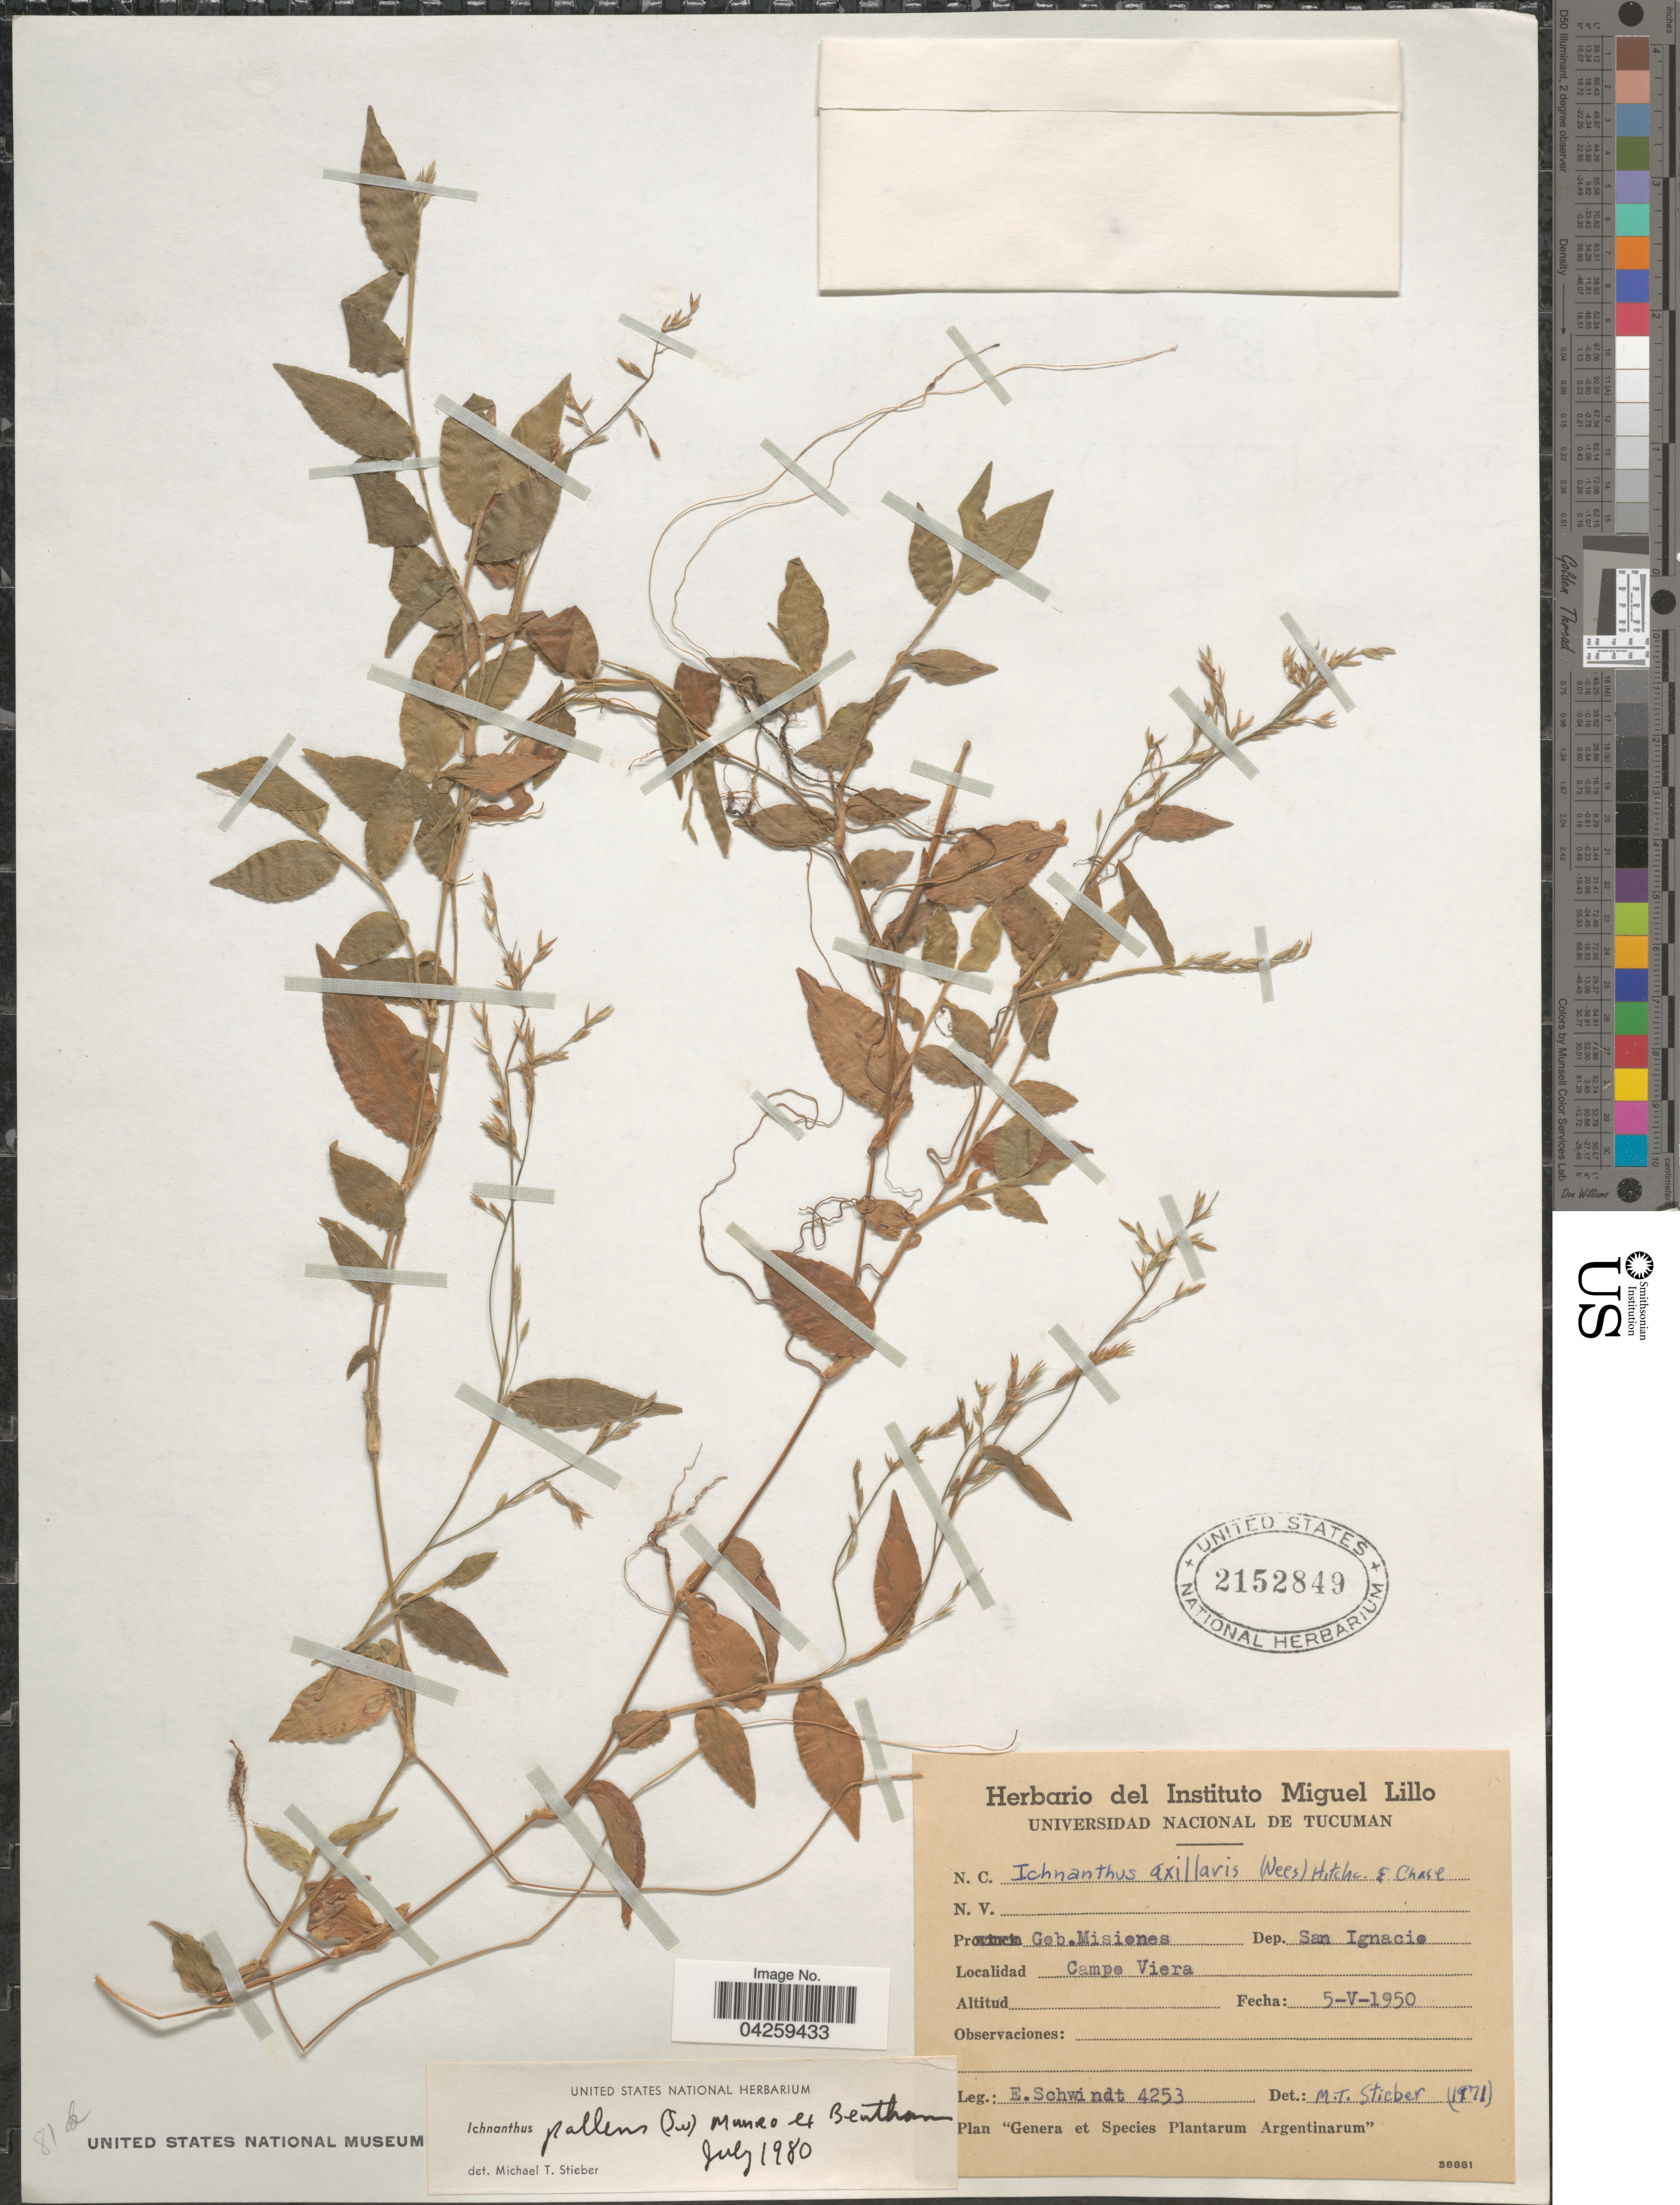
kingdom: Plantae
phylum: Tracheophyta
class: Liliopsida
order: Poales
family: Poaceae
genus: Ichnanthus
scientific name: Ichnanthus pallens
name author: (Sw.) Munro ex Benth.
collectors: E. Schwindt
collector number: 4253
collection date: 1950-05-05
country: Argentina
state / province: Misiones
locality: Gob. Misiones. Dep. San Ignacio. Campo Viera.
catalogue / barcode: US 2152849